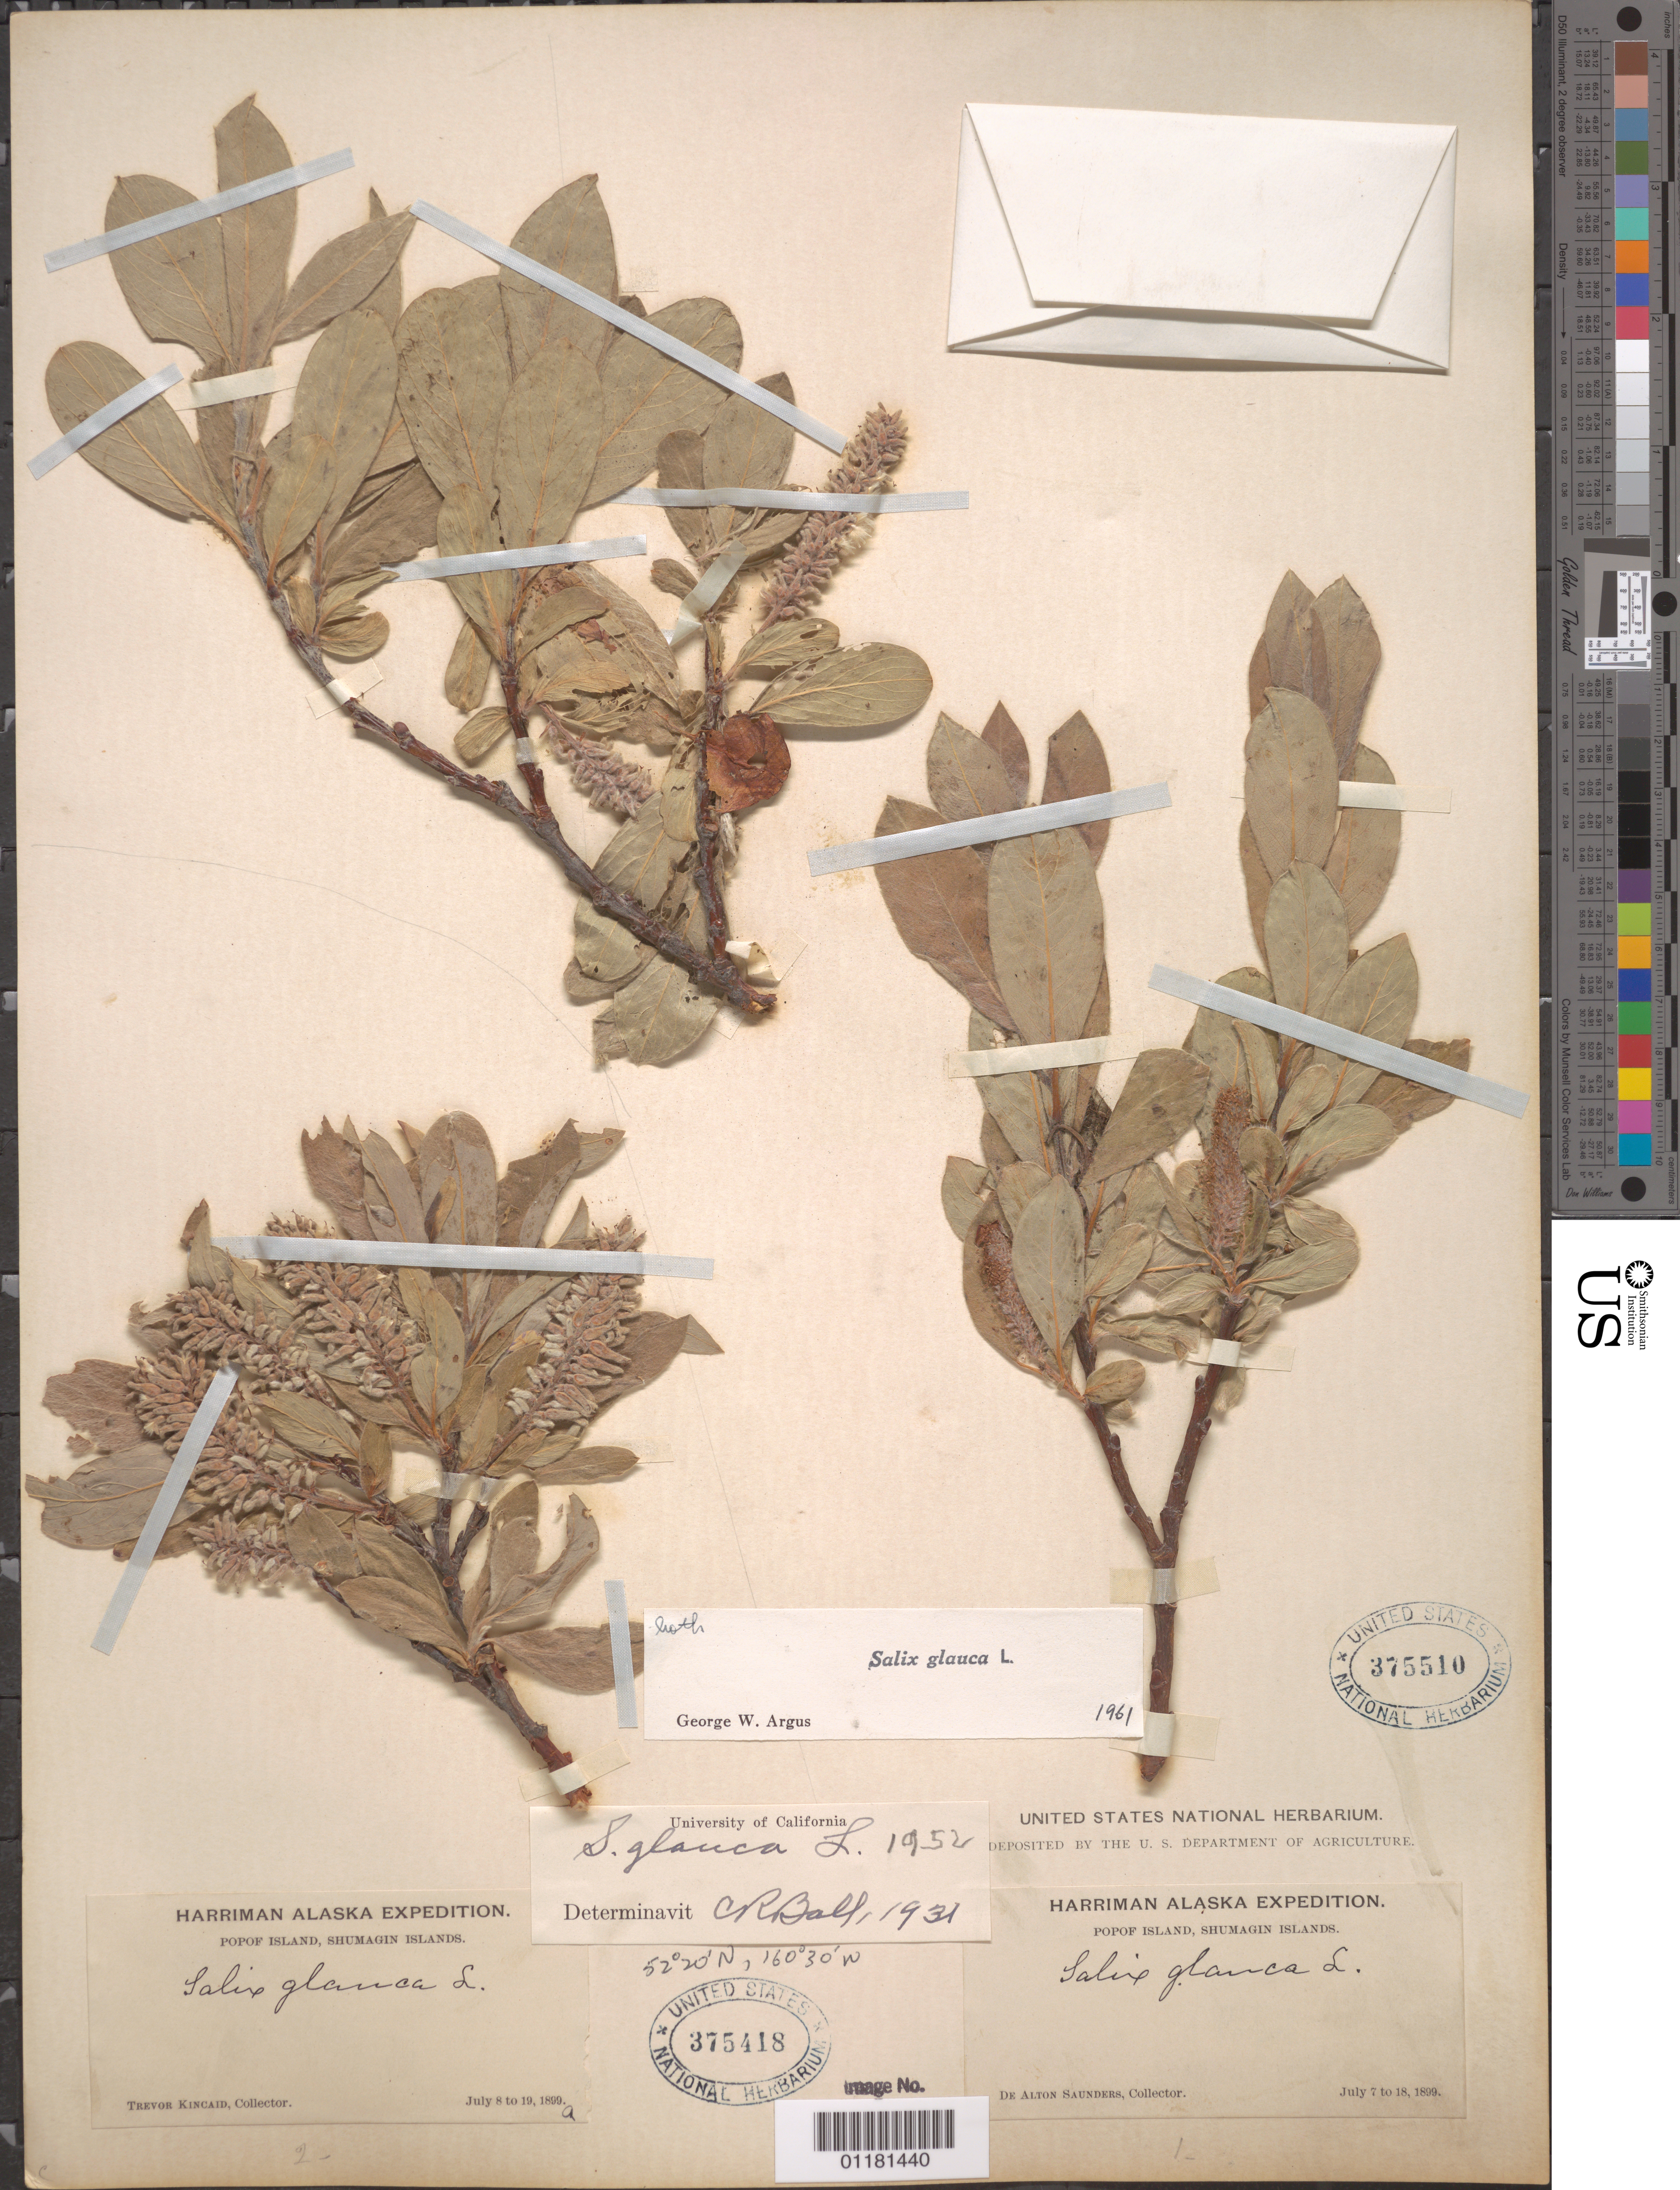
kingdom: Plantae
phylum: Tracheophyta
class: Magnoliopsida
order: Malpighiales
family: Salicaceae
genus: Salix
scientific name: Salix glauca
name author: L.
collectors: A. Saunders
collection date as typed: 07 Jul 1899 to 18 Jul 1899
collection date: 1899-07-07/1899-07-18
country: United States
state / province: Alaska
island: Popof Island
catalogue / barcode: US 375510